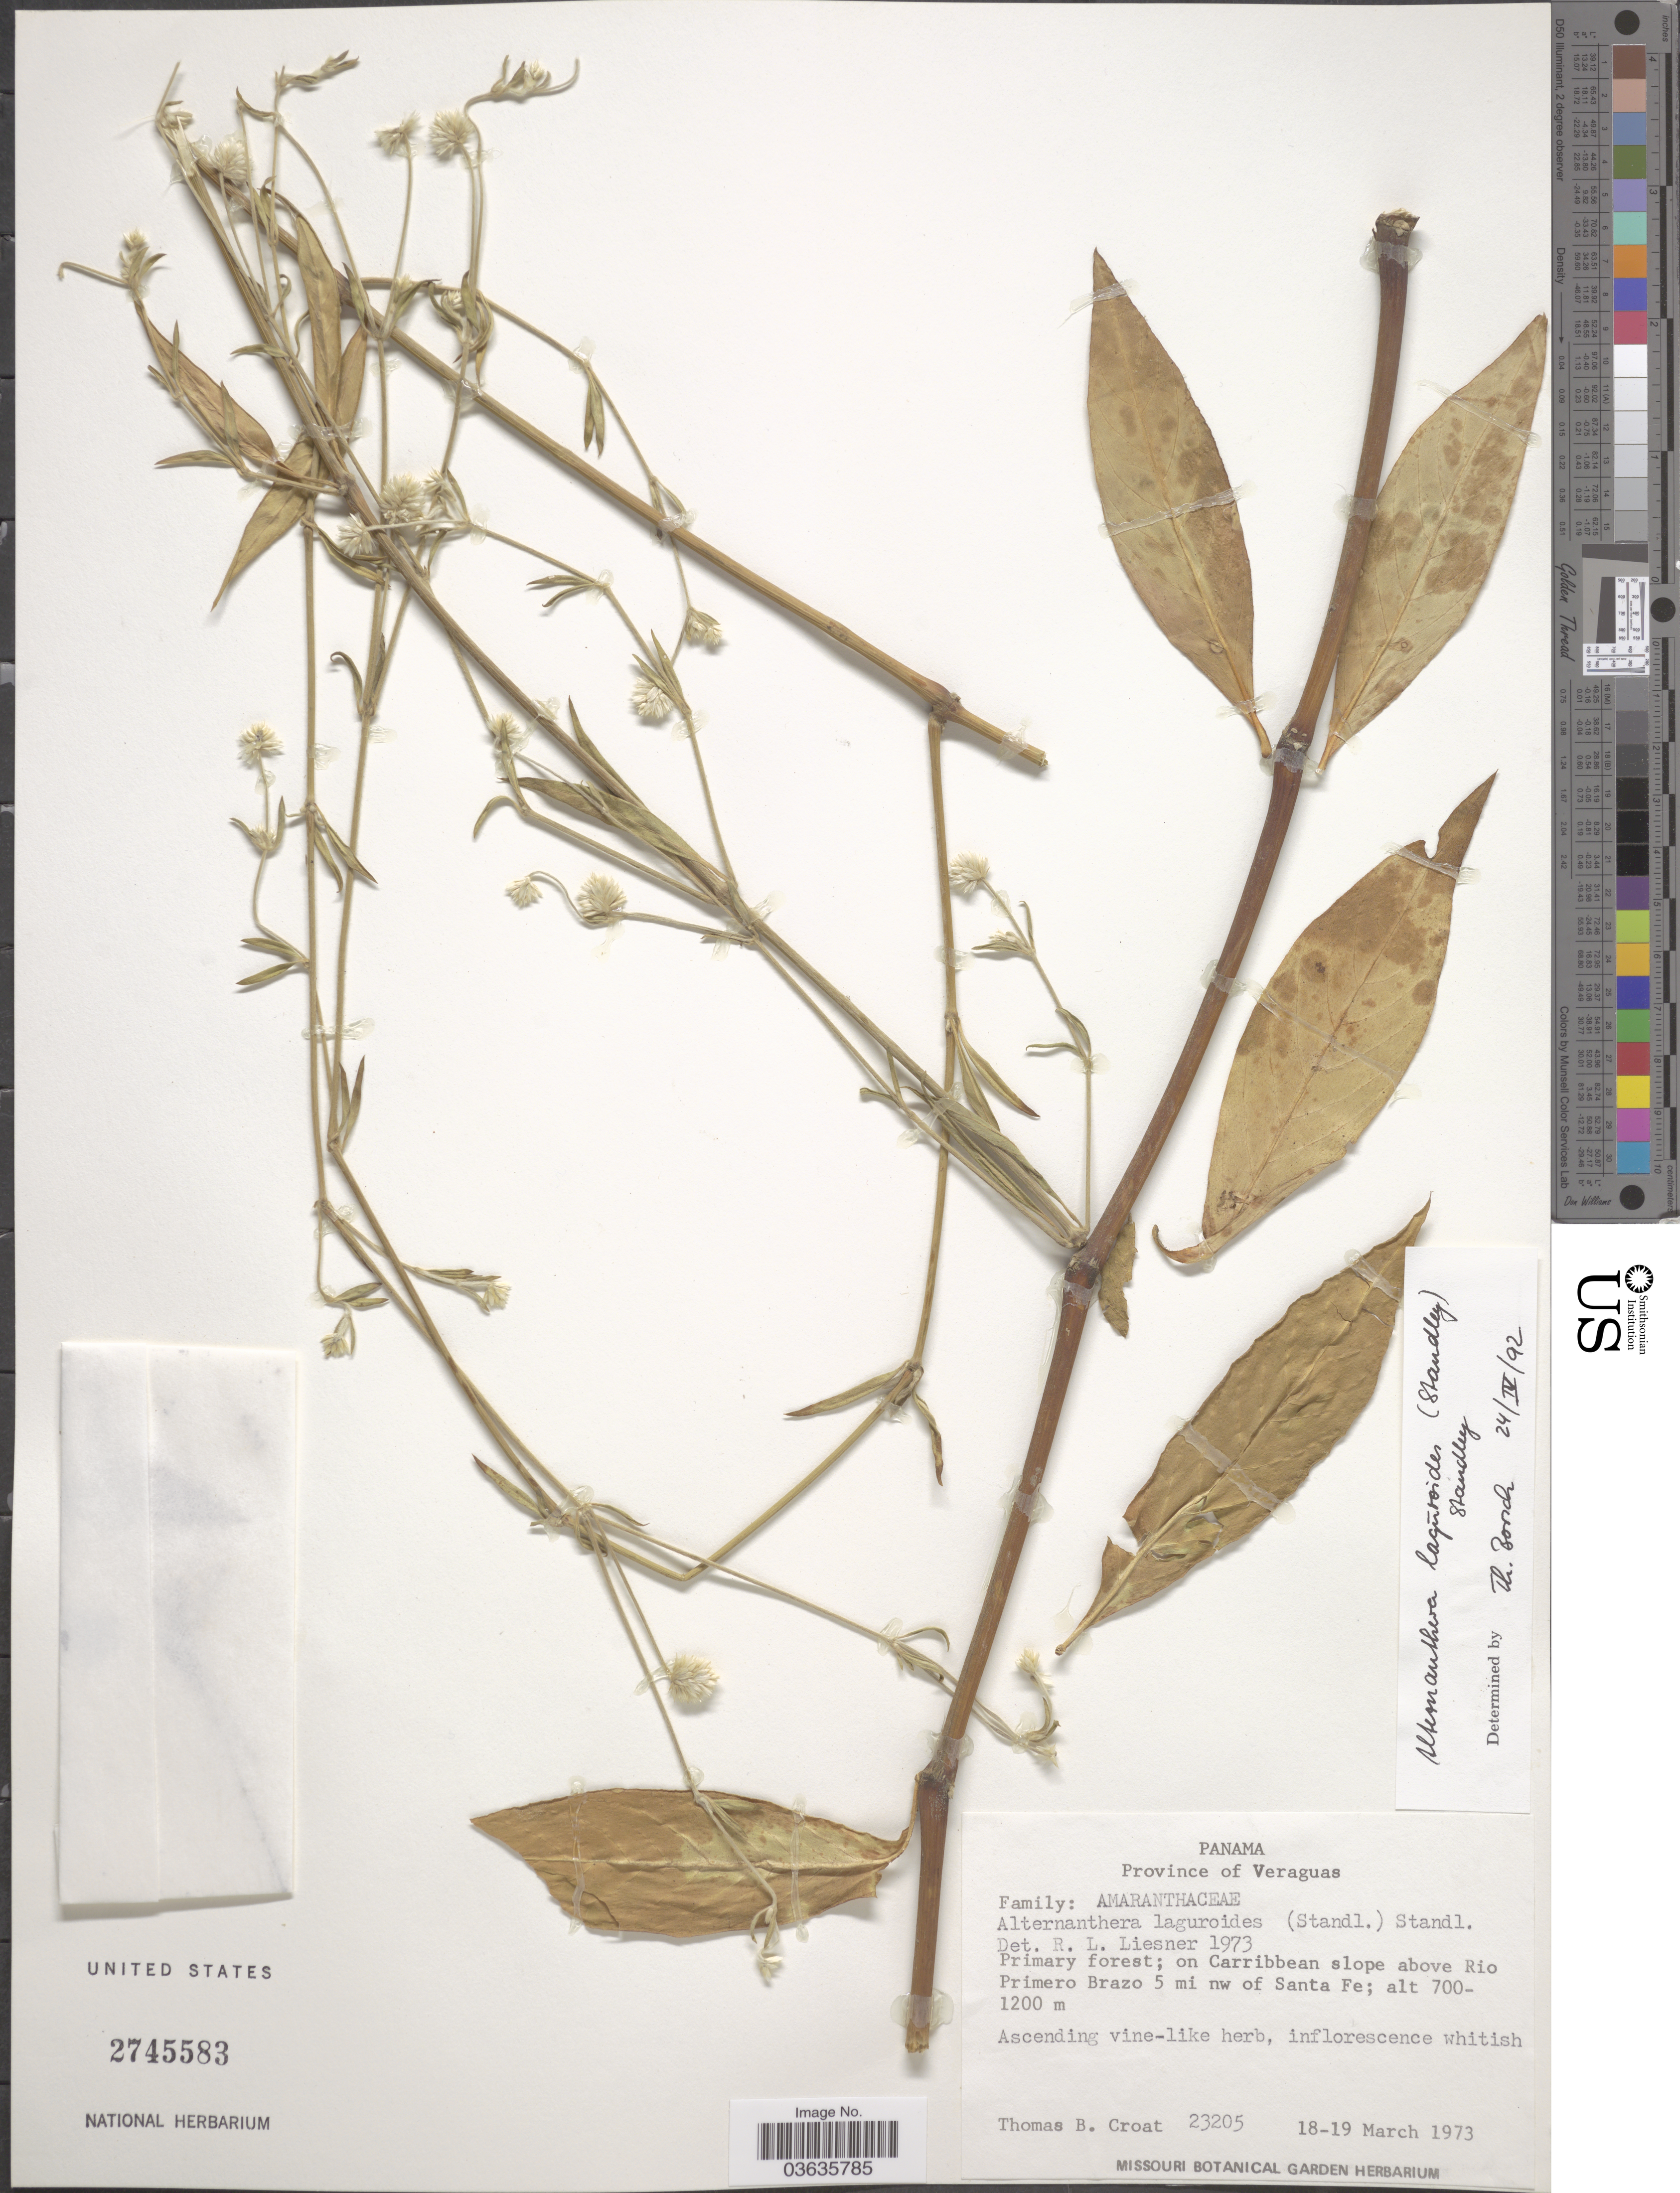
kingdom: Plantae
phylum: Tracheophyta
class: Magnoliopsida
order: Caryophyllales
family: Amaranthaceae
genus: Alternanthera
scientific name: Alternanthera laguroides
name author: (Standl.) Standl.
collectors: T. B. Croat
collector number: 23205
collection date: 1973-03-18/1973-03-19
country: Panama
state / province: Veraguas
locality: On Caribbean slope above Rio Primero Brazo 5 mi nw of Santa Fe.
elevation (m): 700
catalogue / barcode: US 2745583